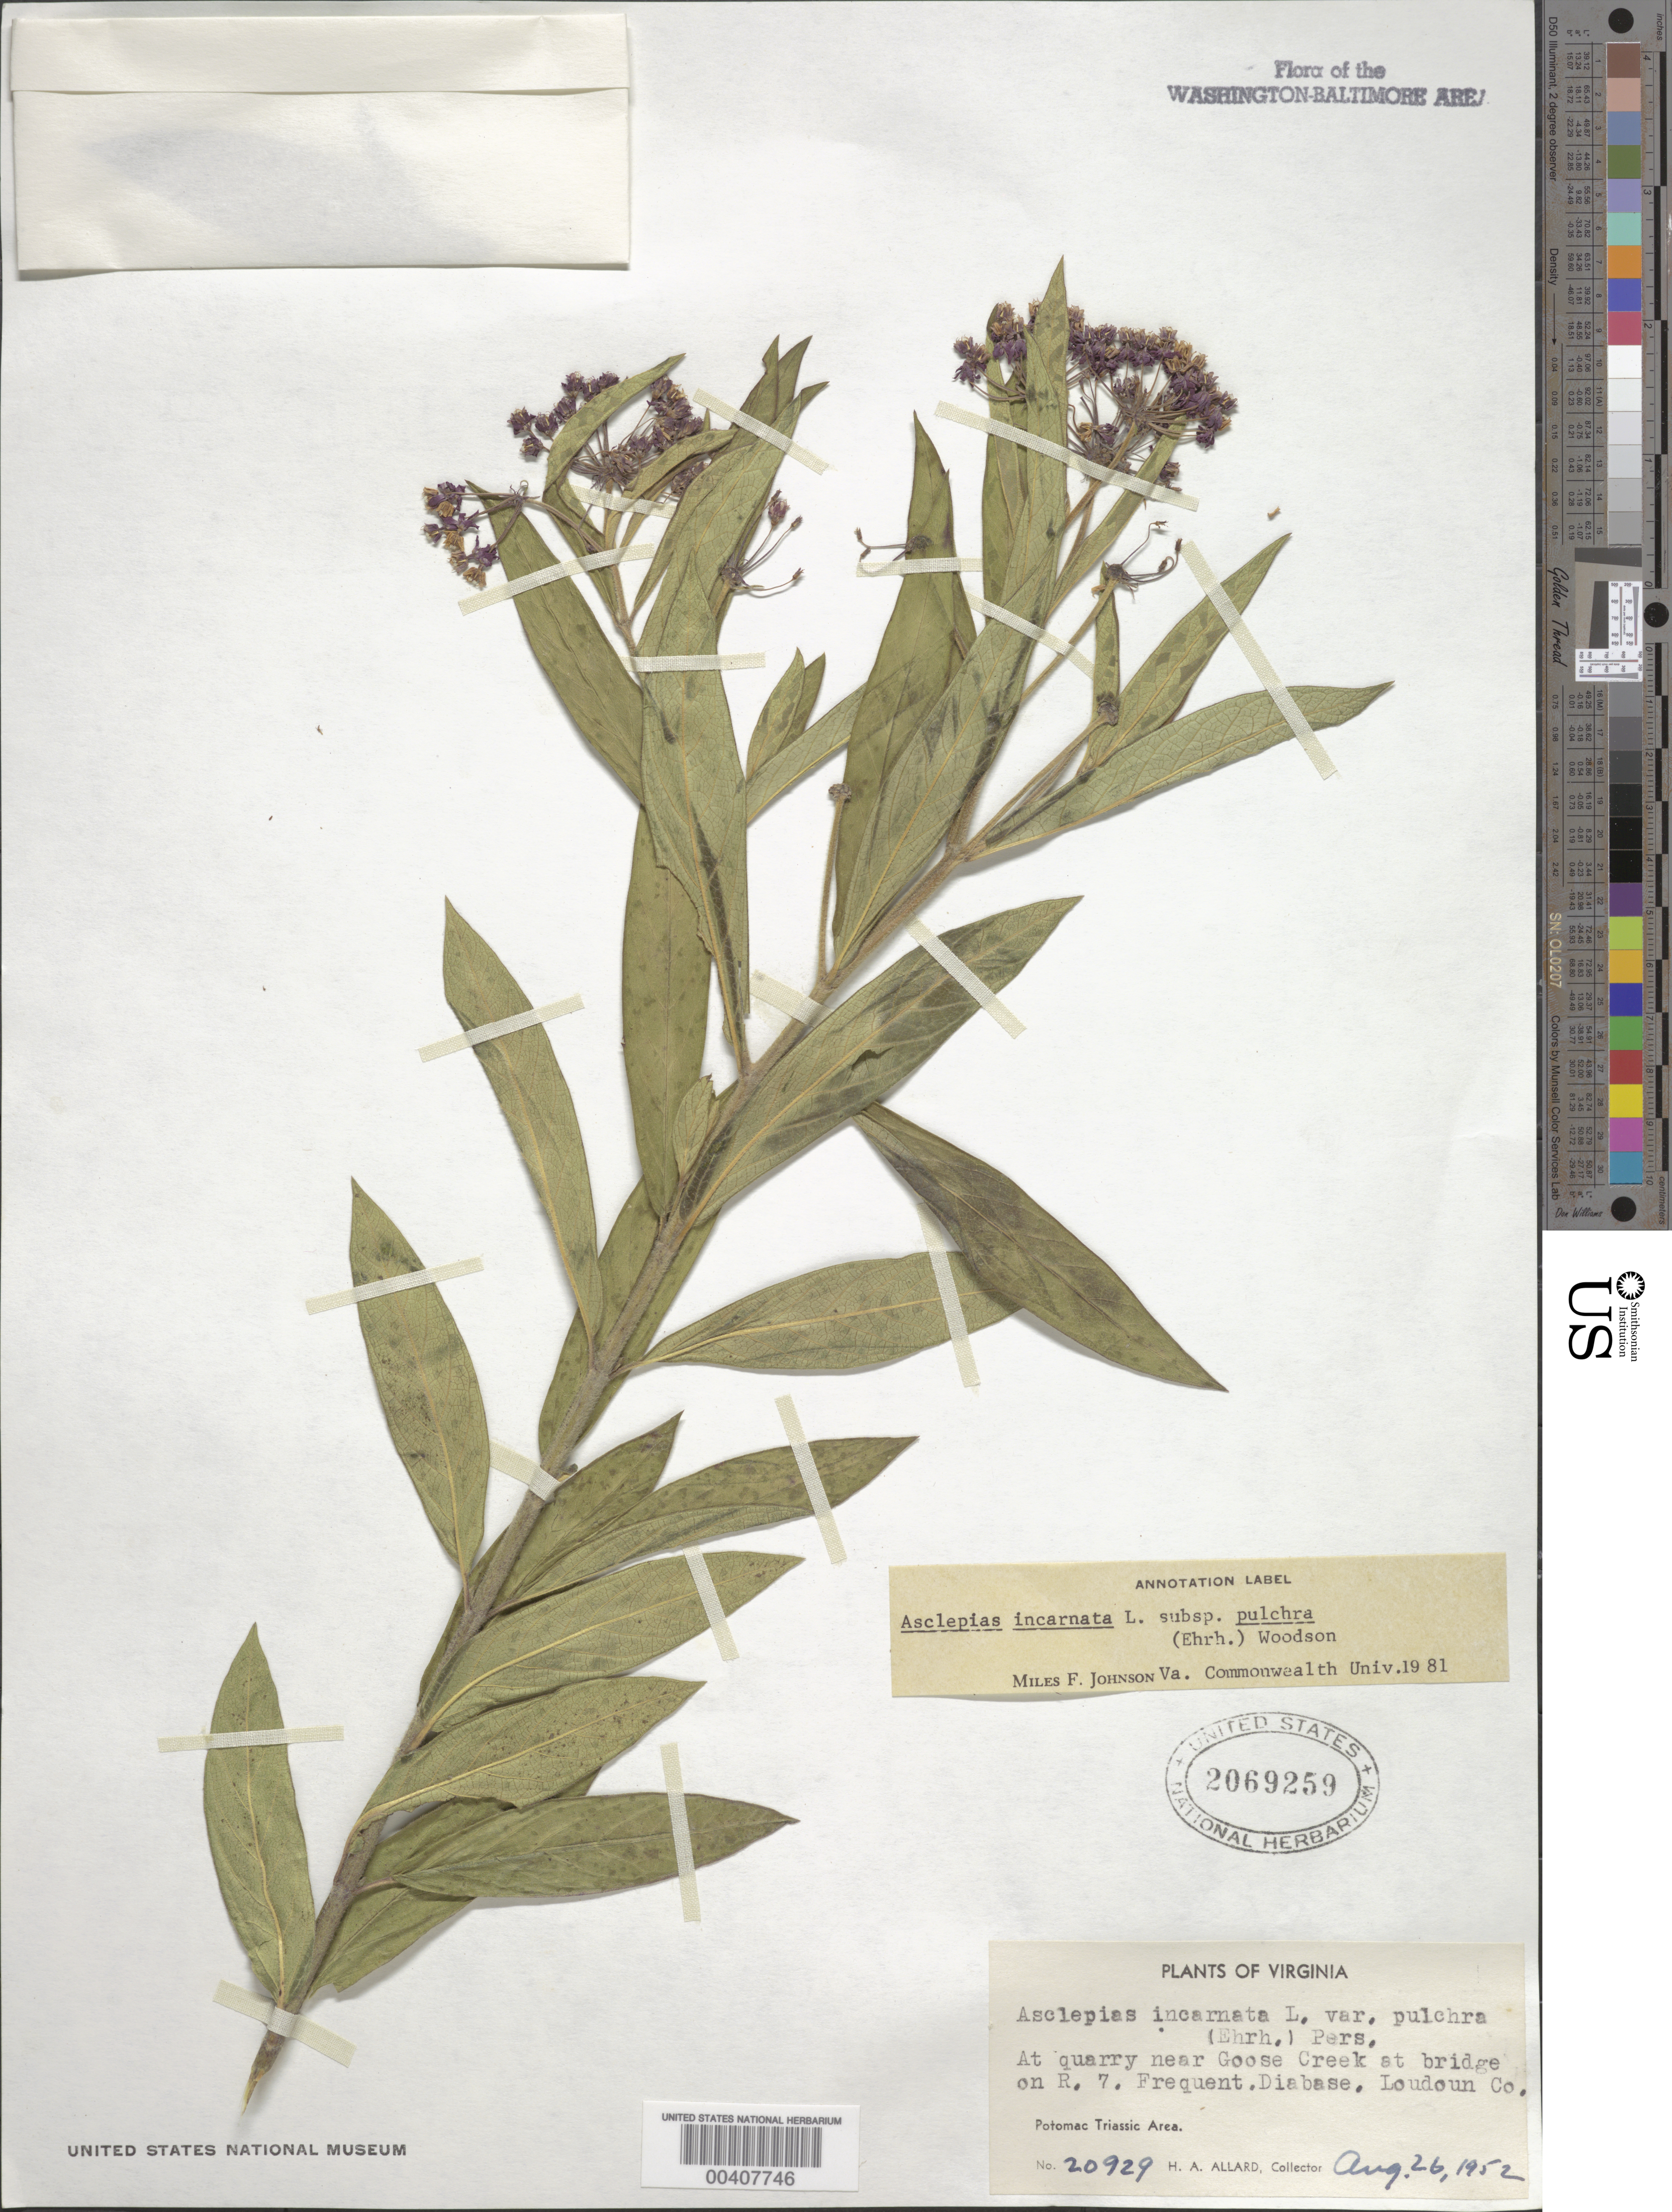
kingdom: Plantae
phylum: Tracheophyta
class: Magnoliopsida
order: Gentianales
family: Apocynaceae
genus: Asclepias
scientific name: Asclepias incarnata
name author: L.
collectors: H. A. Allard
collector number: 20929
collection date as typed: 26 Aug 1952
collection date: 1952-08-26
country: United States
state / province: Virginia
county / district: Loudoun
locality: Route 7 and Goose Creek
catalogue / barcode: US 2069259